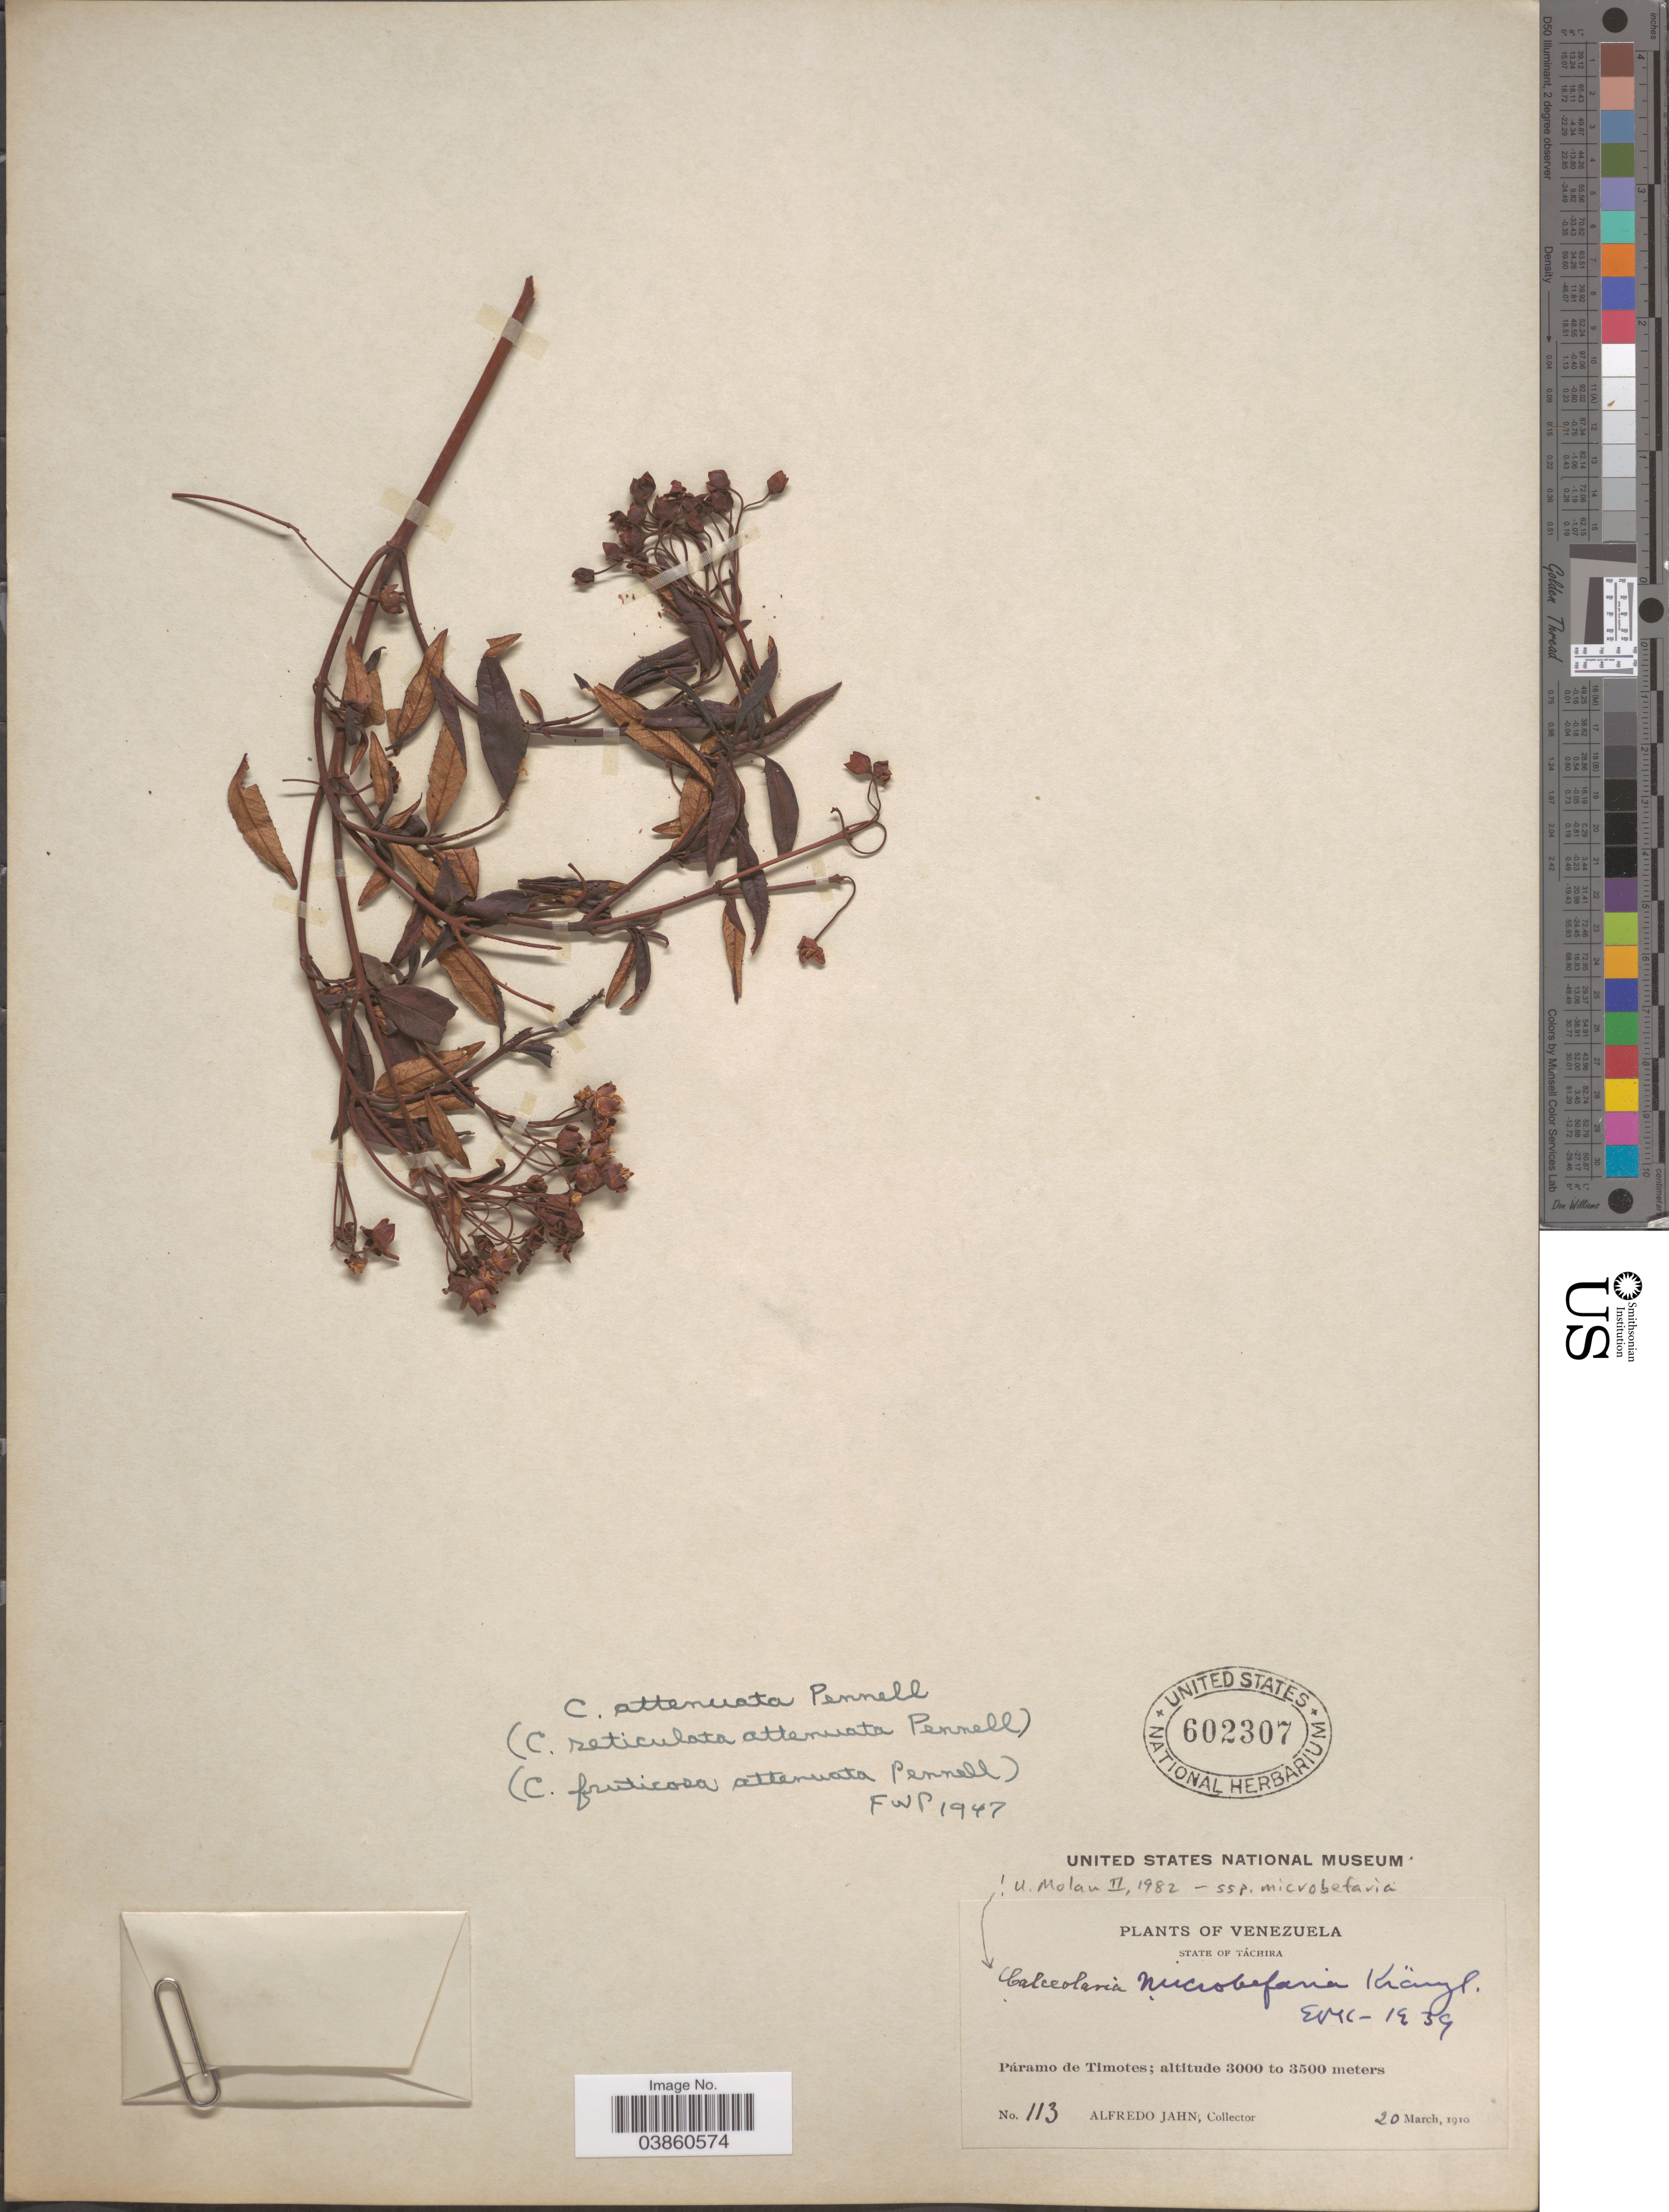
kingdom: Plantae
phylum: Tracheophyta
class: Magnoliopsida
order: Lamiales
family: Calceolariaceae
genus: Calceolaria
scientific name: Calceolaria microbefaria subsp. microbefaria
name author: Kränzl.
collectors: A. Jahn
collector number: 113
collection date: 1910-03-20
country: Venezuela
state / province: Tachira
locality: Páramo de Timotes.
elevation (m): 3000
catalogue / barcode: US 602307